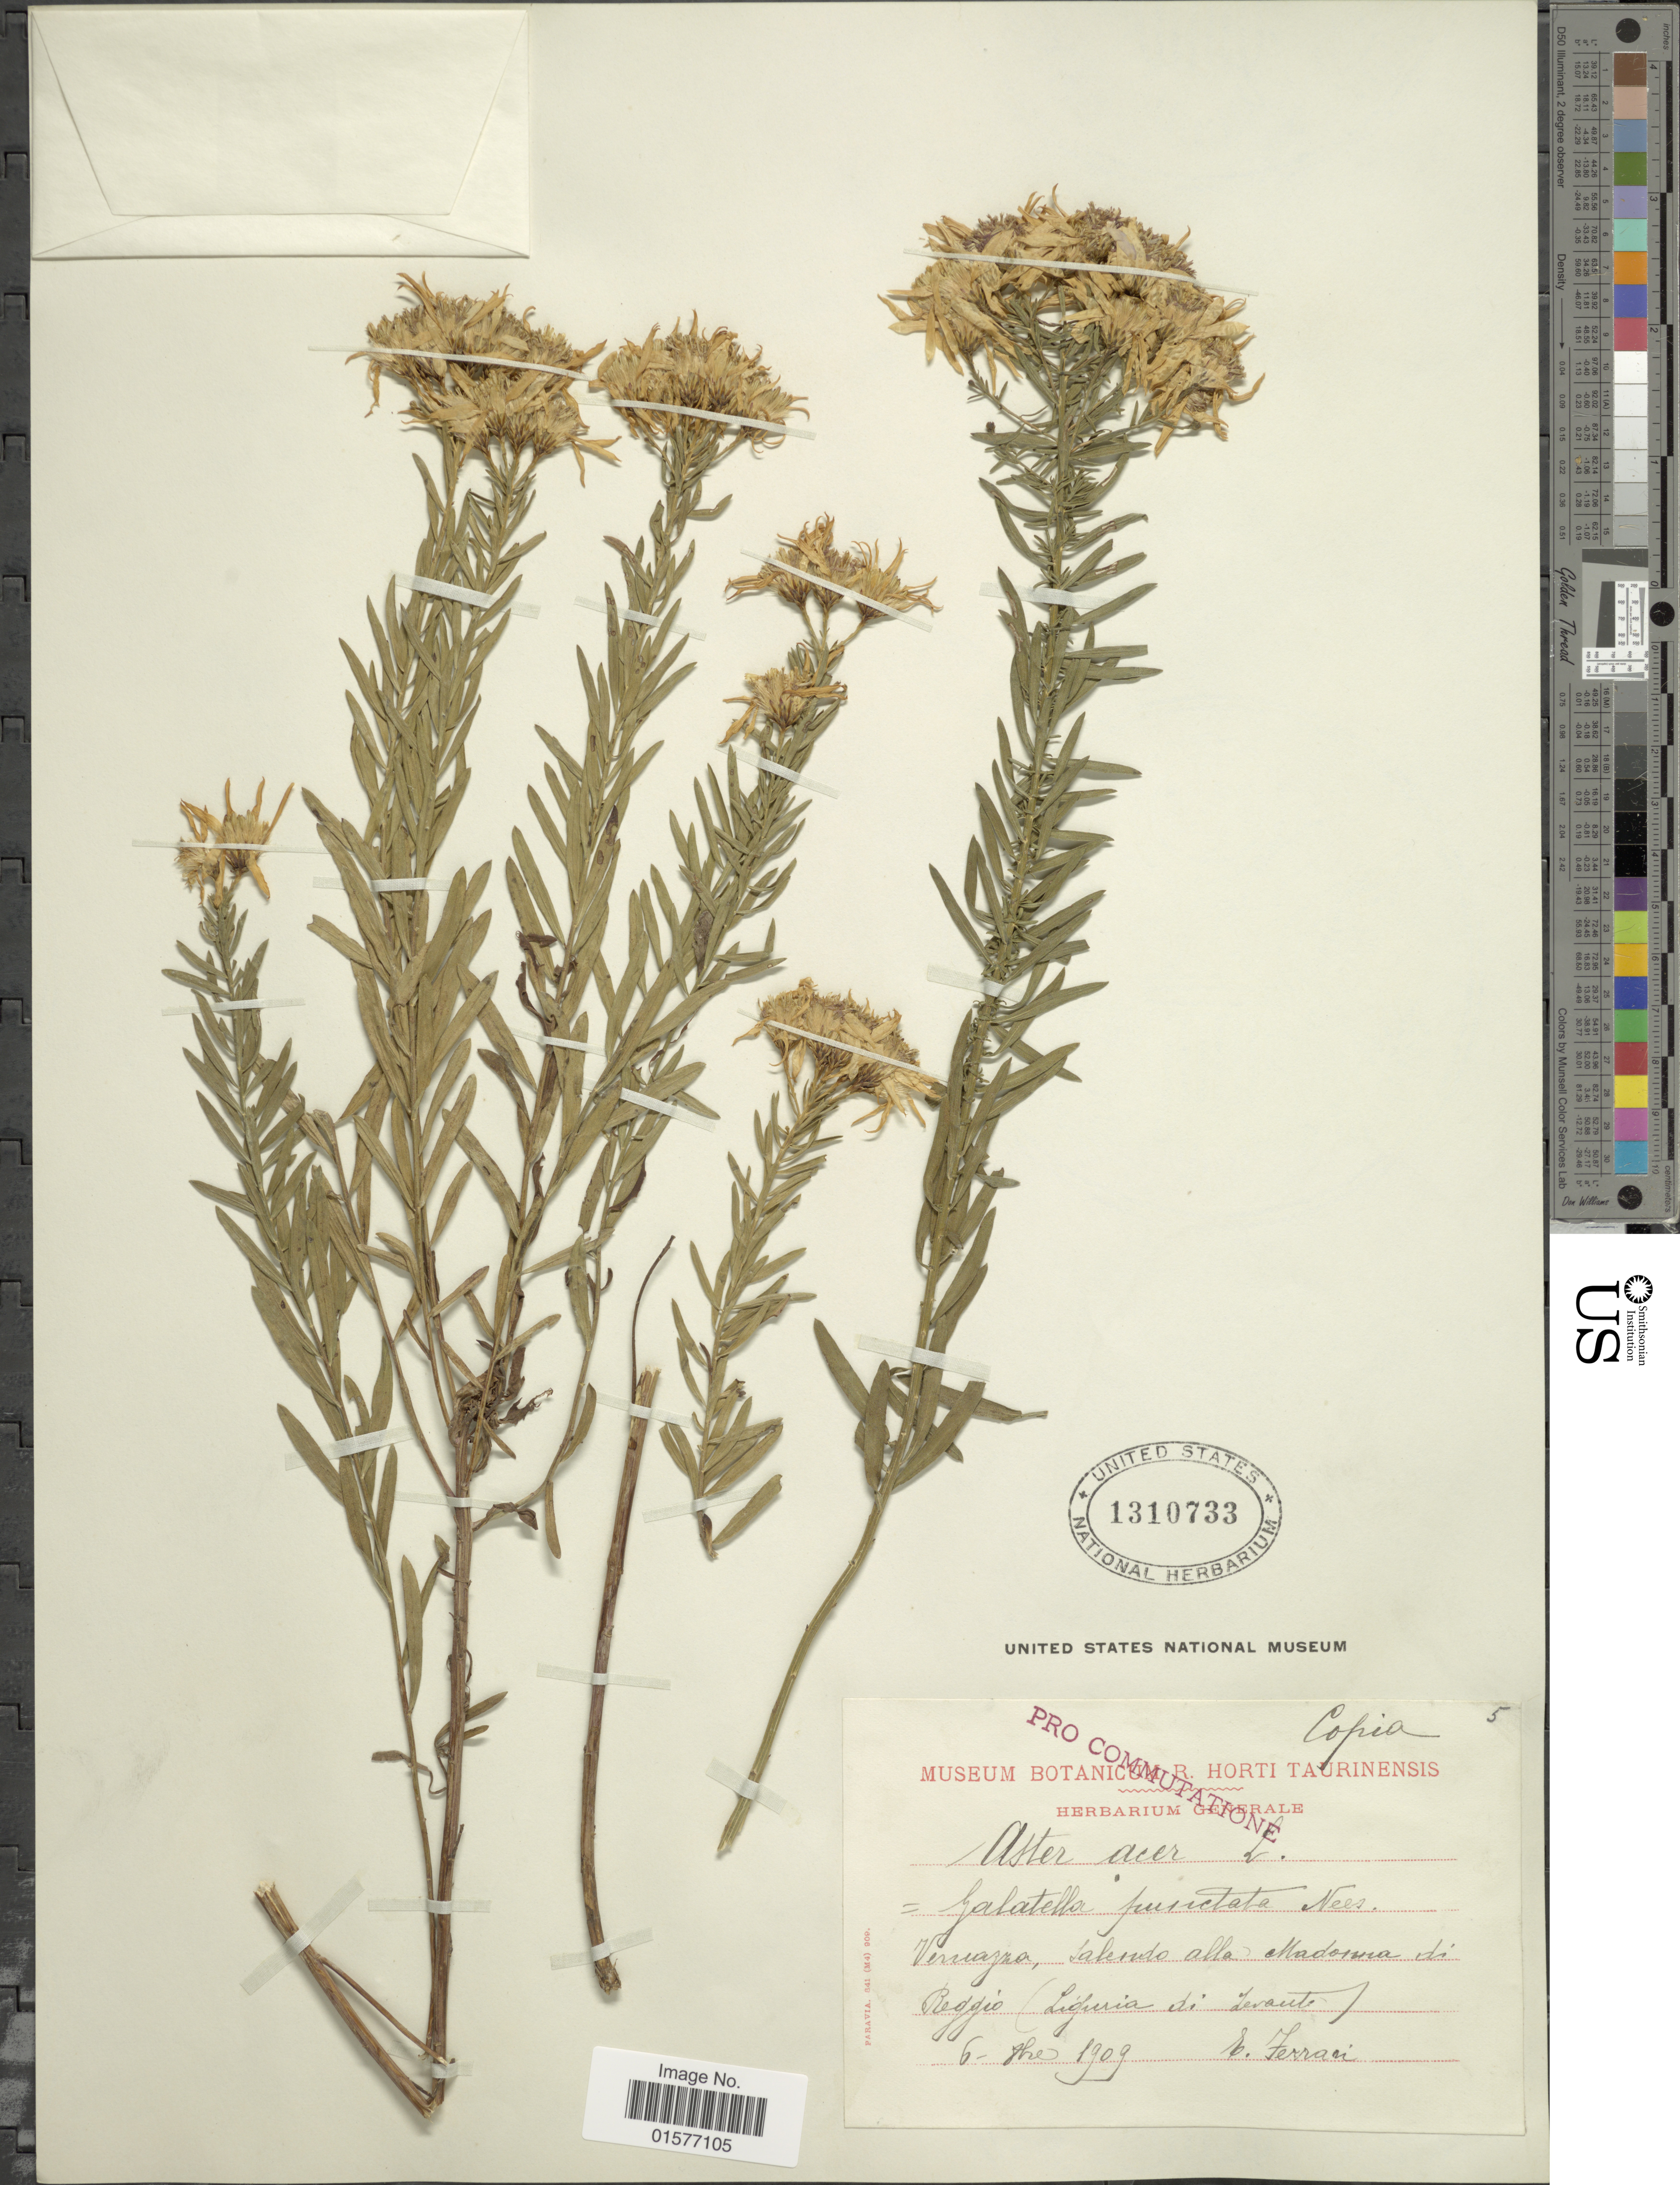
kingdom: Plantae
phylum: Tracheophyta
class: Magnoliopsida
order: Asterales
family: Asteraceae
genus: Galatella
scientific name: Galatella sedifolia subsp. sedifolia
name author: (L.) Greuter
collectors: G. Ferrari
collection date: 1909-02-06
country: Italy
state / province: Liguria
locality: Verrazza, Saludo alla Madonna di Reggio (Liguira di Leraute [interpreted]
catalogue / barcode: US 1310733